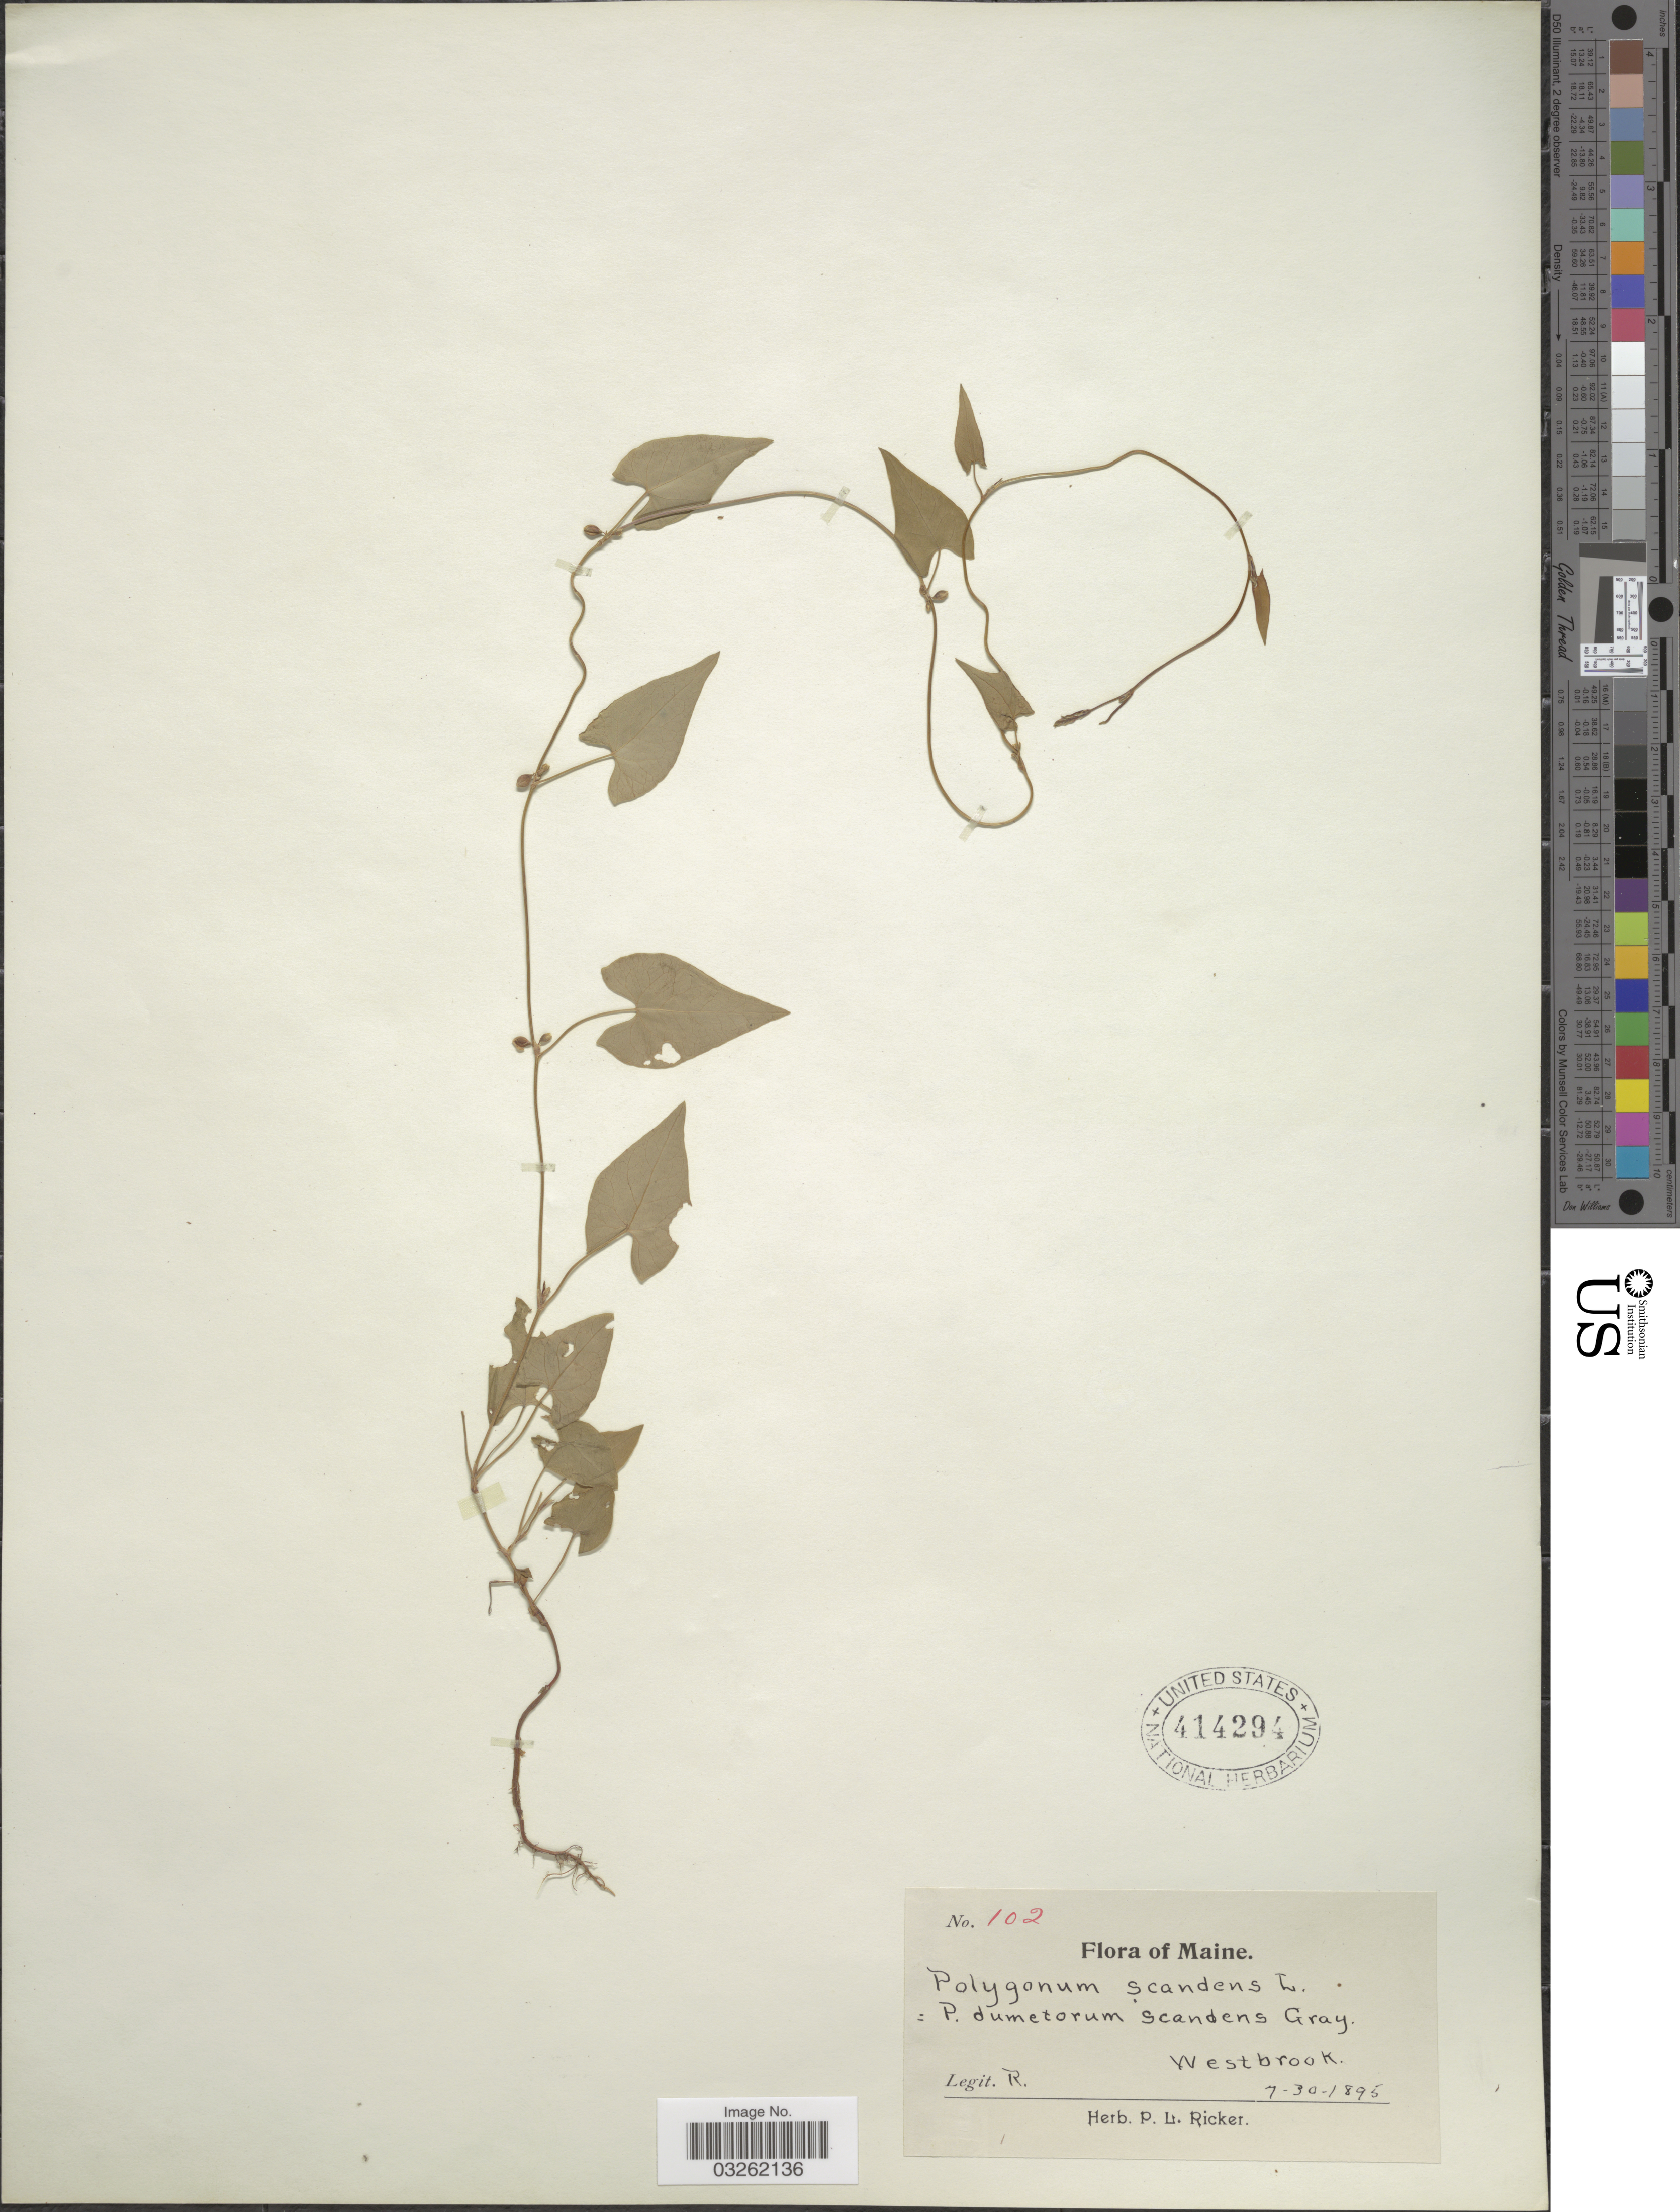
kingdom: Plantae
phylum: Tracheophyta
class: Magnoliopsida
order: Caryophyllales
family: Polygonaceae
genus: Fallopia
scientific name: Fallopia convolvulus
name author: (L.) Á. Löve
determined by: Strong, Mark T., (BOT), Smithsonian Institution - National Museum of Natural History (UNITED STATES)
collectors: P. Ricker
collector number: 102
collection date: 1895-07-30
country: United States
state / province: Maine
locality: Westbrook.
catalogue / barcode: US 414294